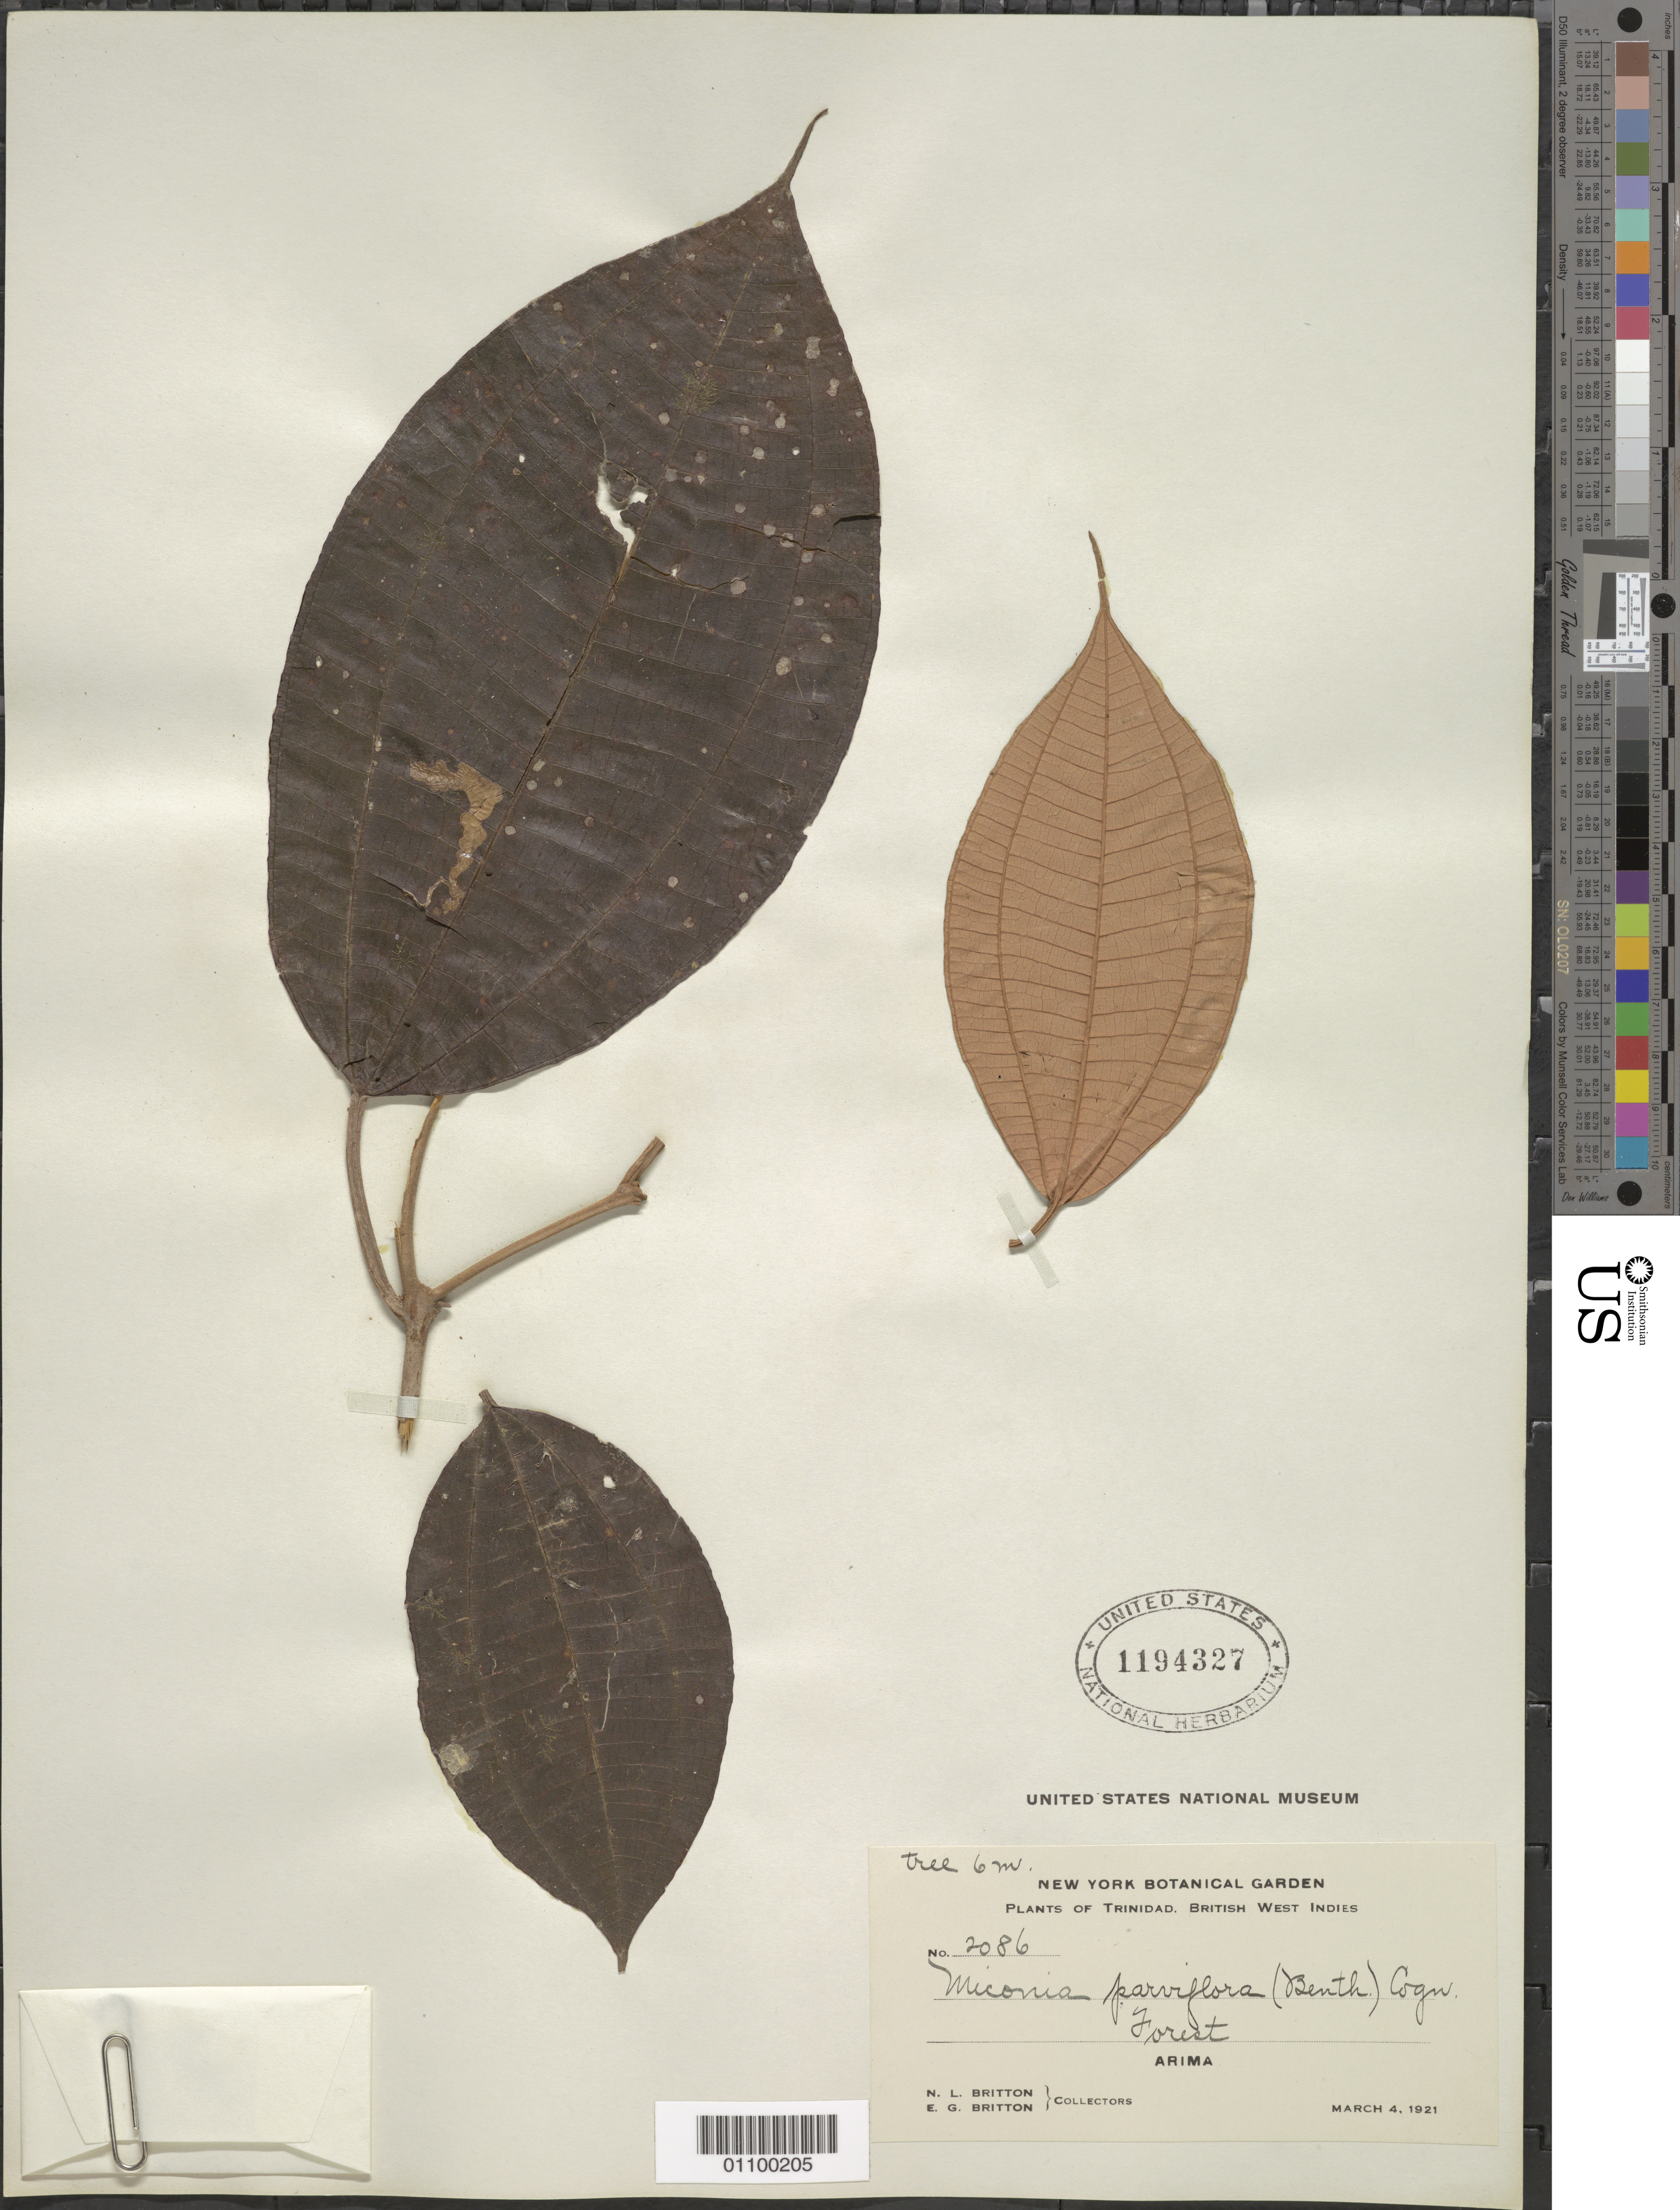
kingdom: Plantae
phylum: Tracheophyta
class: Magnoliopsida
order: Myrtales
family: Melastomataceae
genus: Miconia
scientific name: Miconia nervosa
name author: (Sm.) Triana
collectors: N. Britton & E. G. Britton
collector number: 2086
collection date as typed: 04 Mar 1921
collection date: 1921-03-04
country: Trinidad and Tobago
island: Trinidad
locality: Arima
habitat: forest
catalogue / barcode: US 1194327